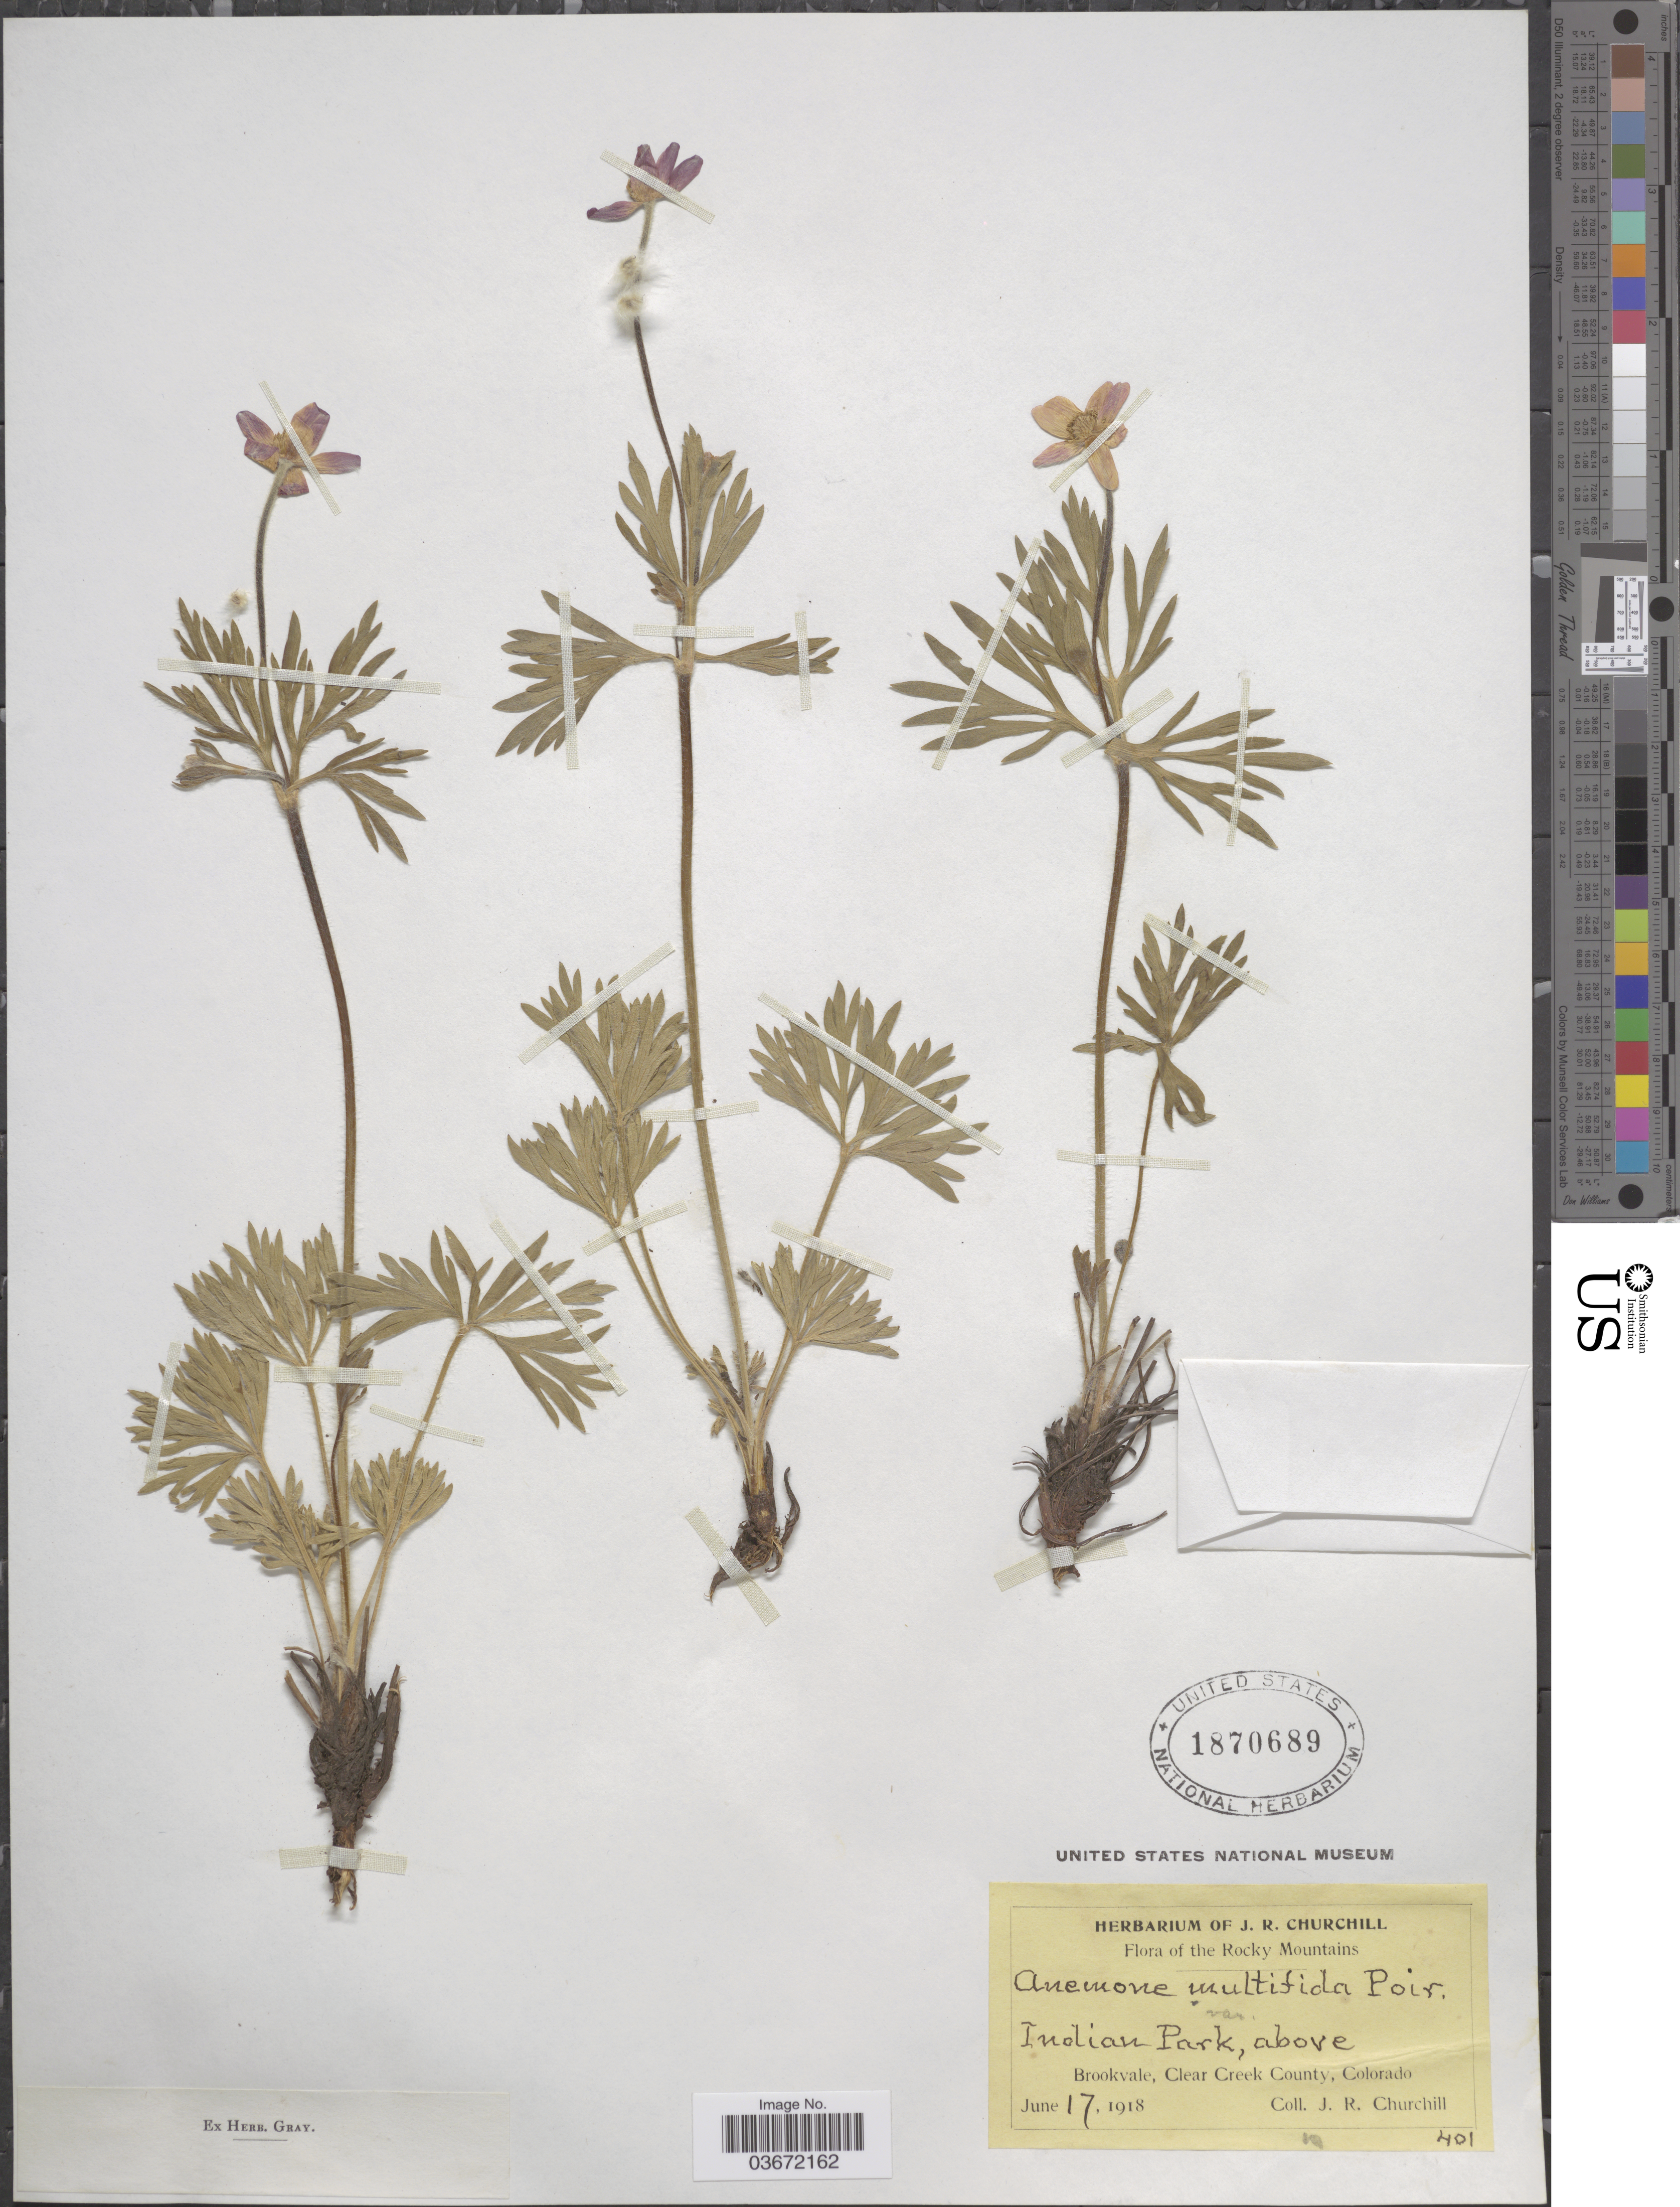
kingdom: Plantae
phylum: Tracheophyta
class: Magnoliopsida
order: Ranunculales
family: Ranunculaceae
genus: Anemone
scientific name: Anemone multifida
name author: Poir.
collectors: J. Churchill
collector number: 401?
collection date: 1918-06-17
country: United States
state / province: Colorado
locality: The Rocky Mountains, Indian Park, above Brookvale, Clear Creek County.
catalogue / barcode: US 1870689